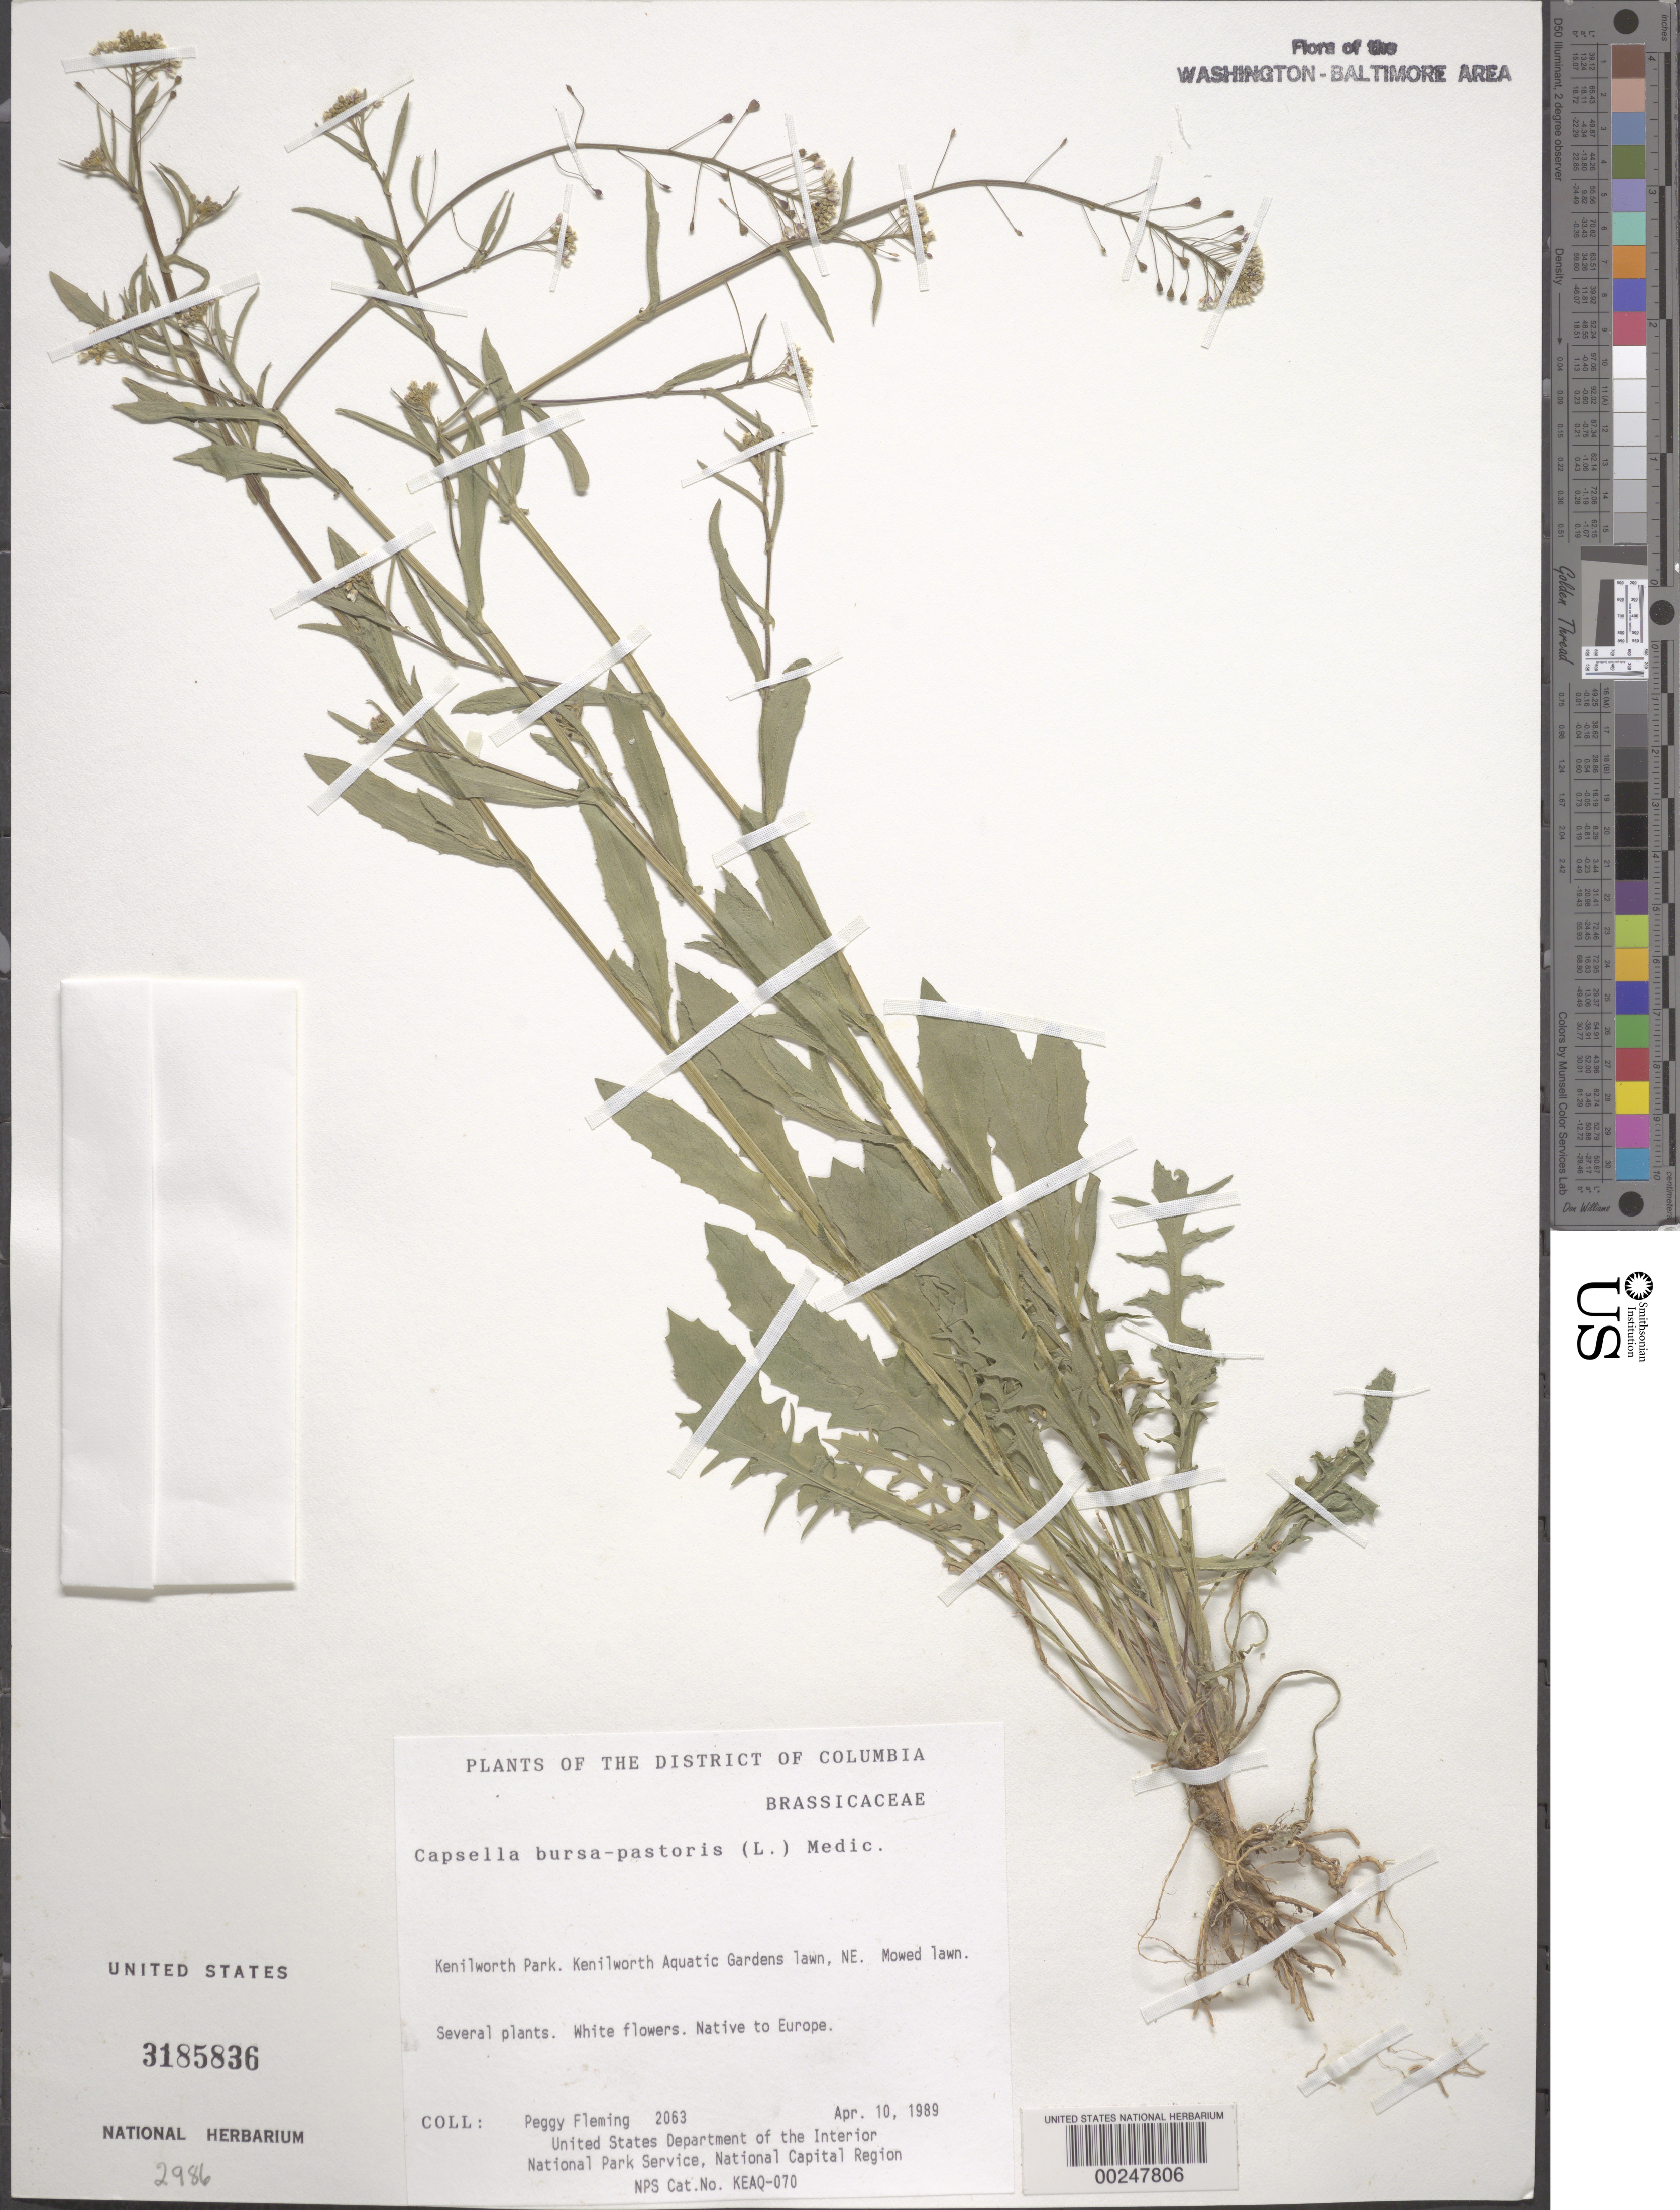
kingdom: Plantae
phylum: Tracheophyta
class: Magnoliopsida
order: Brassicales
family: Brassicaceae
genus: Capsella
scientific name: Capsella bursa-pastoris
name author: (L.) Medik.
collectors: P. Fleming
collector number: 2063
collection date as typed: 10 Apr 1989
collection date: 1989-04-10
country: United States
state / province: District of Columbia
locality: Kenilworth Park, Kenilworth Aquatic Gardens lawn, NE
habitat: Mowed lawn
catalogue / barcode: US 3185836